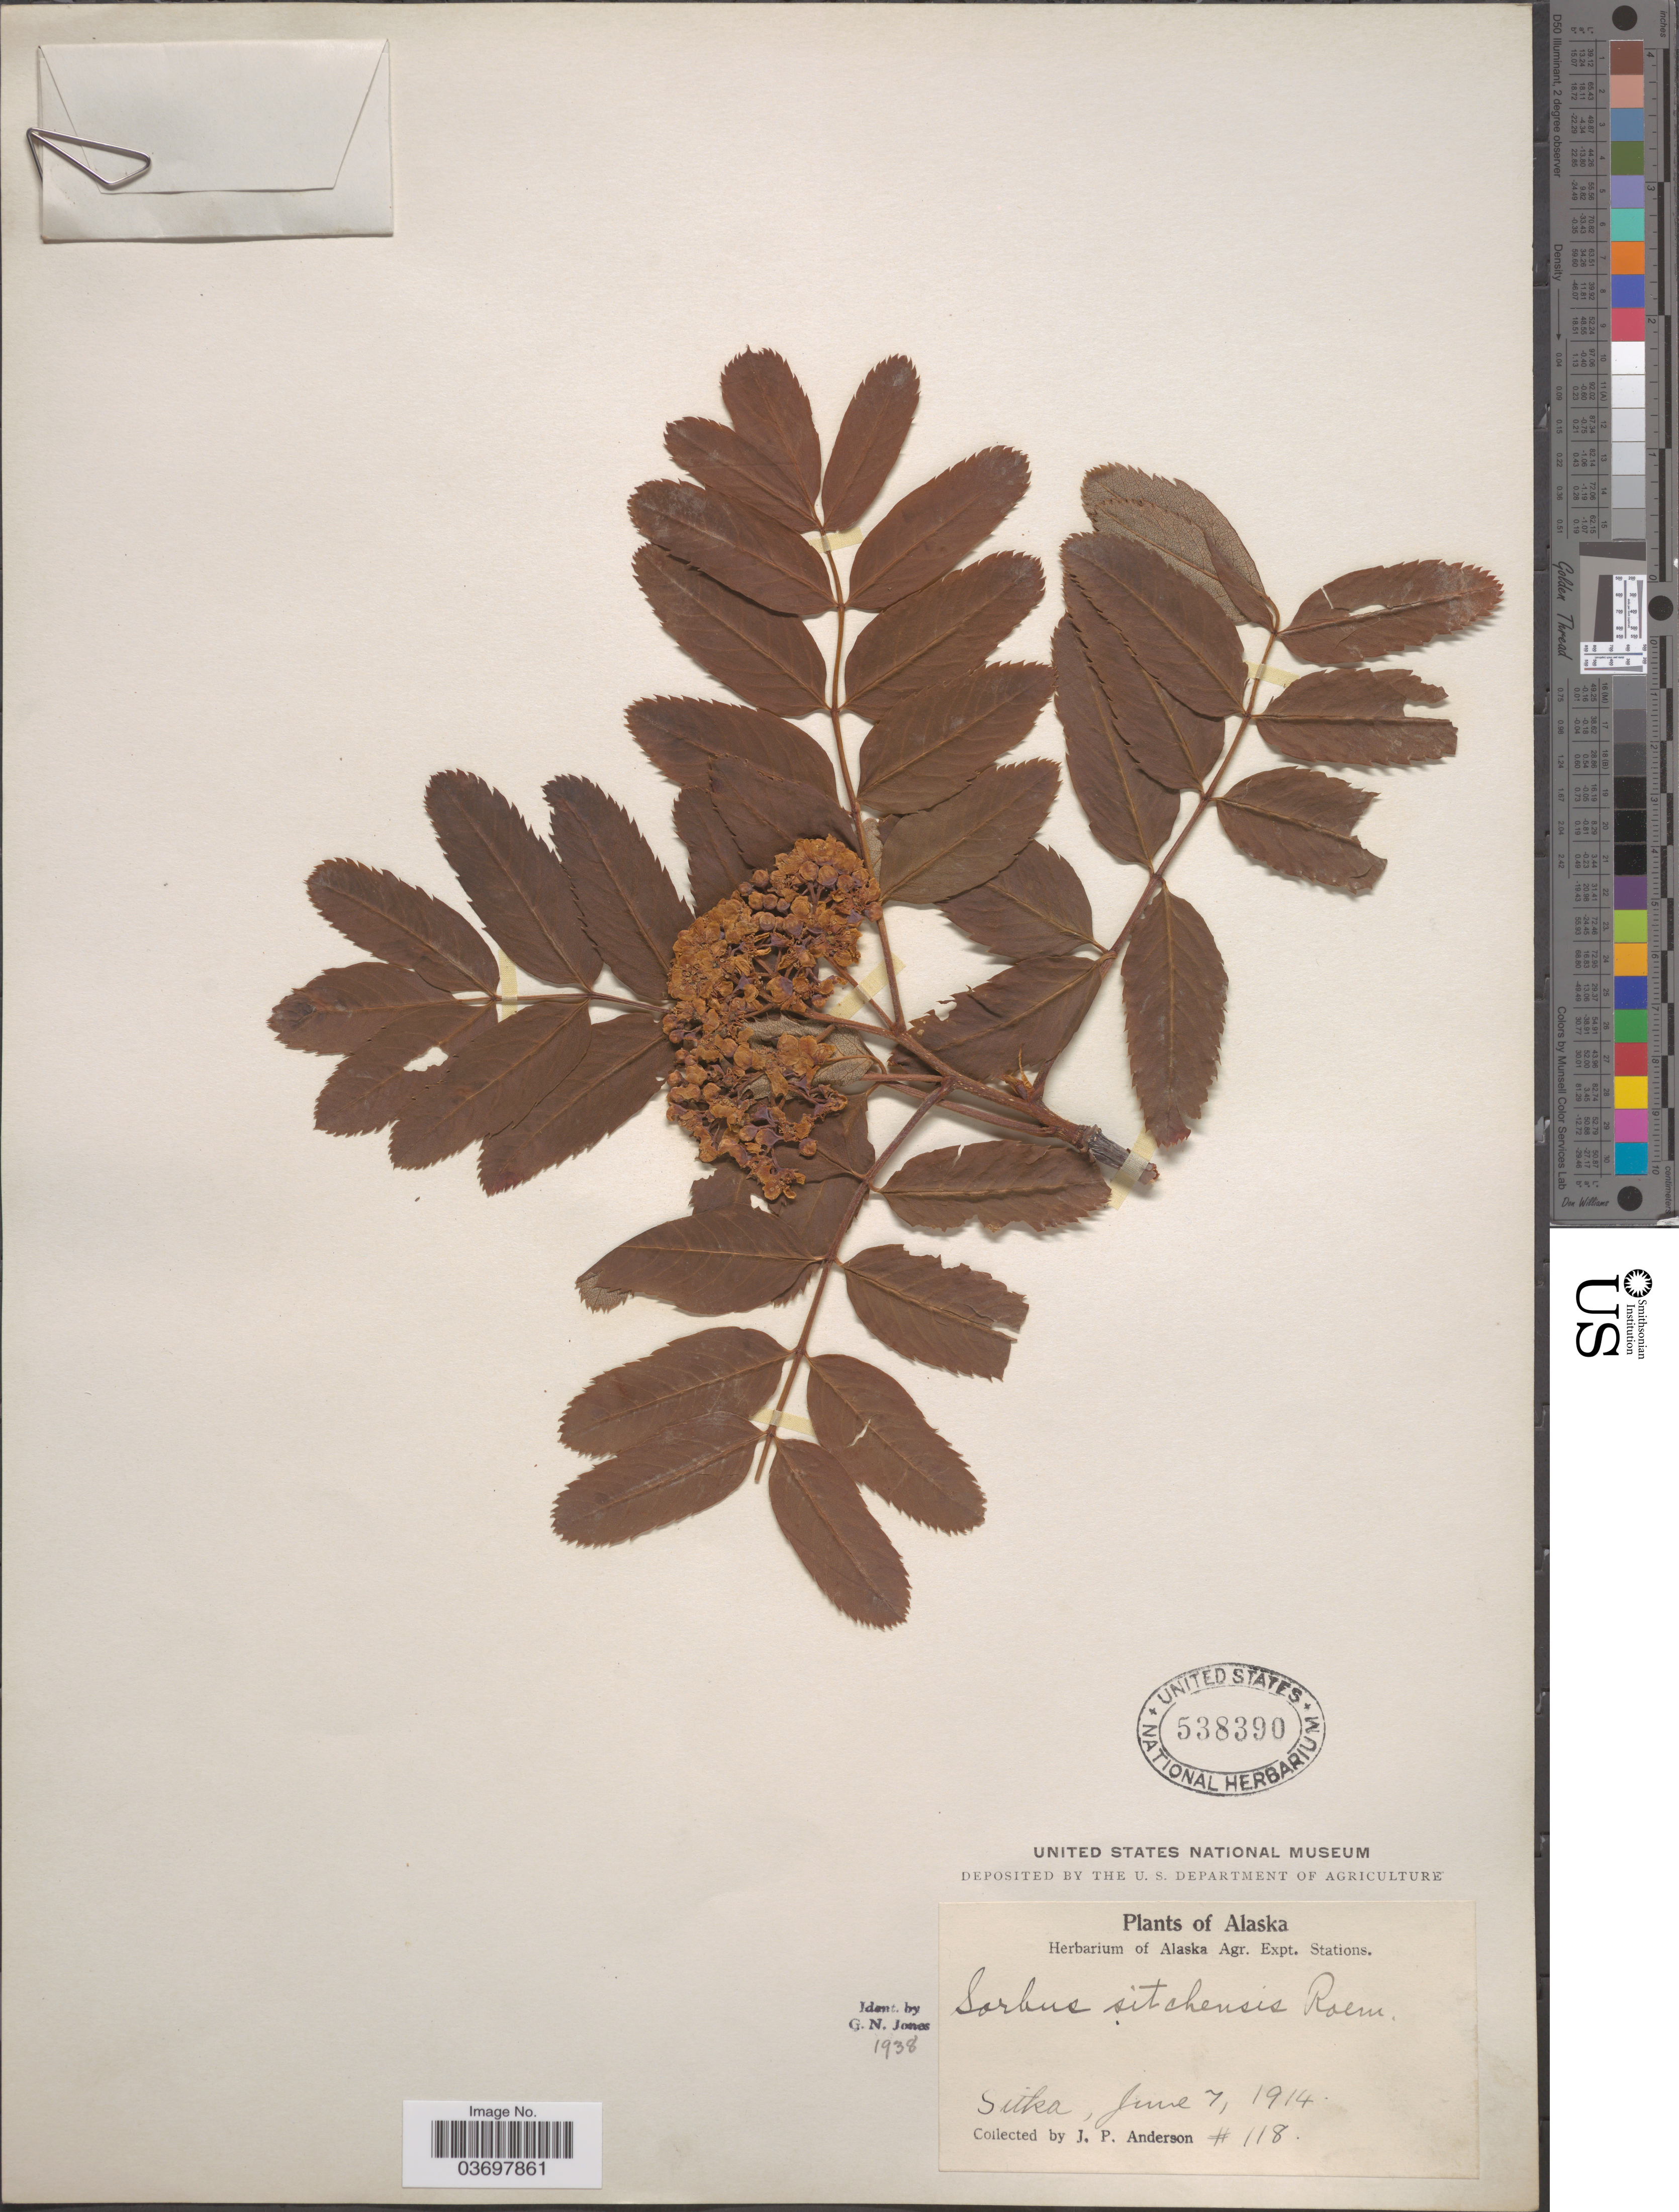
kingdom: Plantae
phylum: Tracheophyta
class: Magnoliopsida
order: Rosales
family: Rosaceae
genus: Sorbus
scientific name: Sorbus sitchensis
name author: M. Roem.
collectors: J. P. Anderson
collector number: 118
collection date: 1914-06-07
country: United States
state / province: Alaska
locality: Sitka.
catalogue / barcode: US 538390